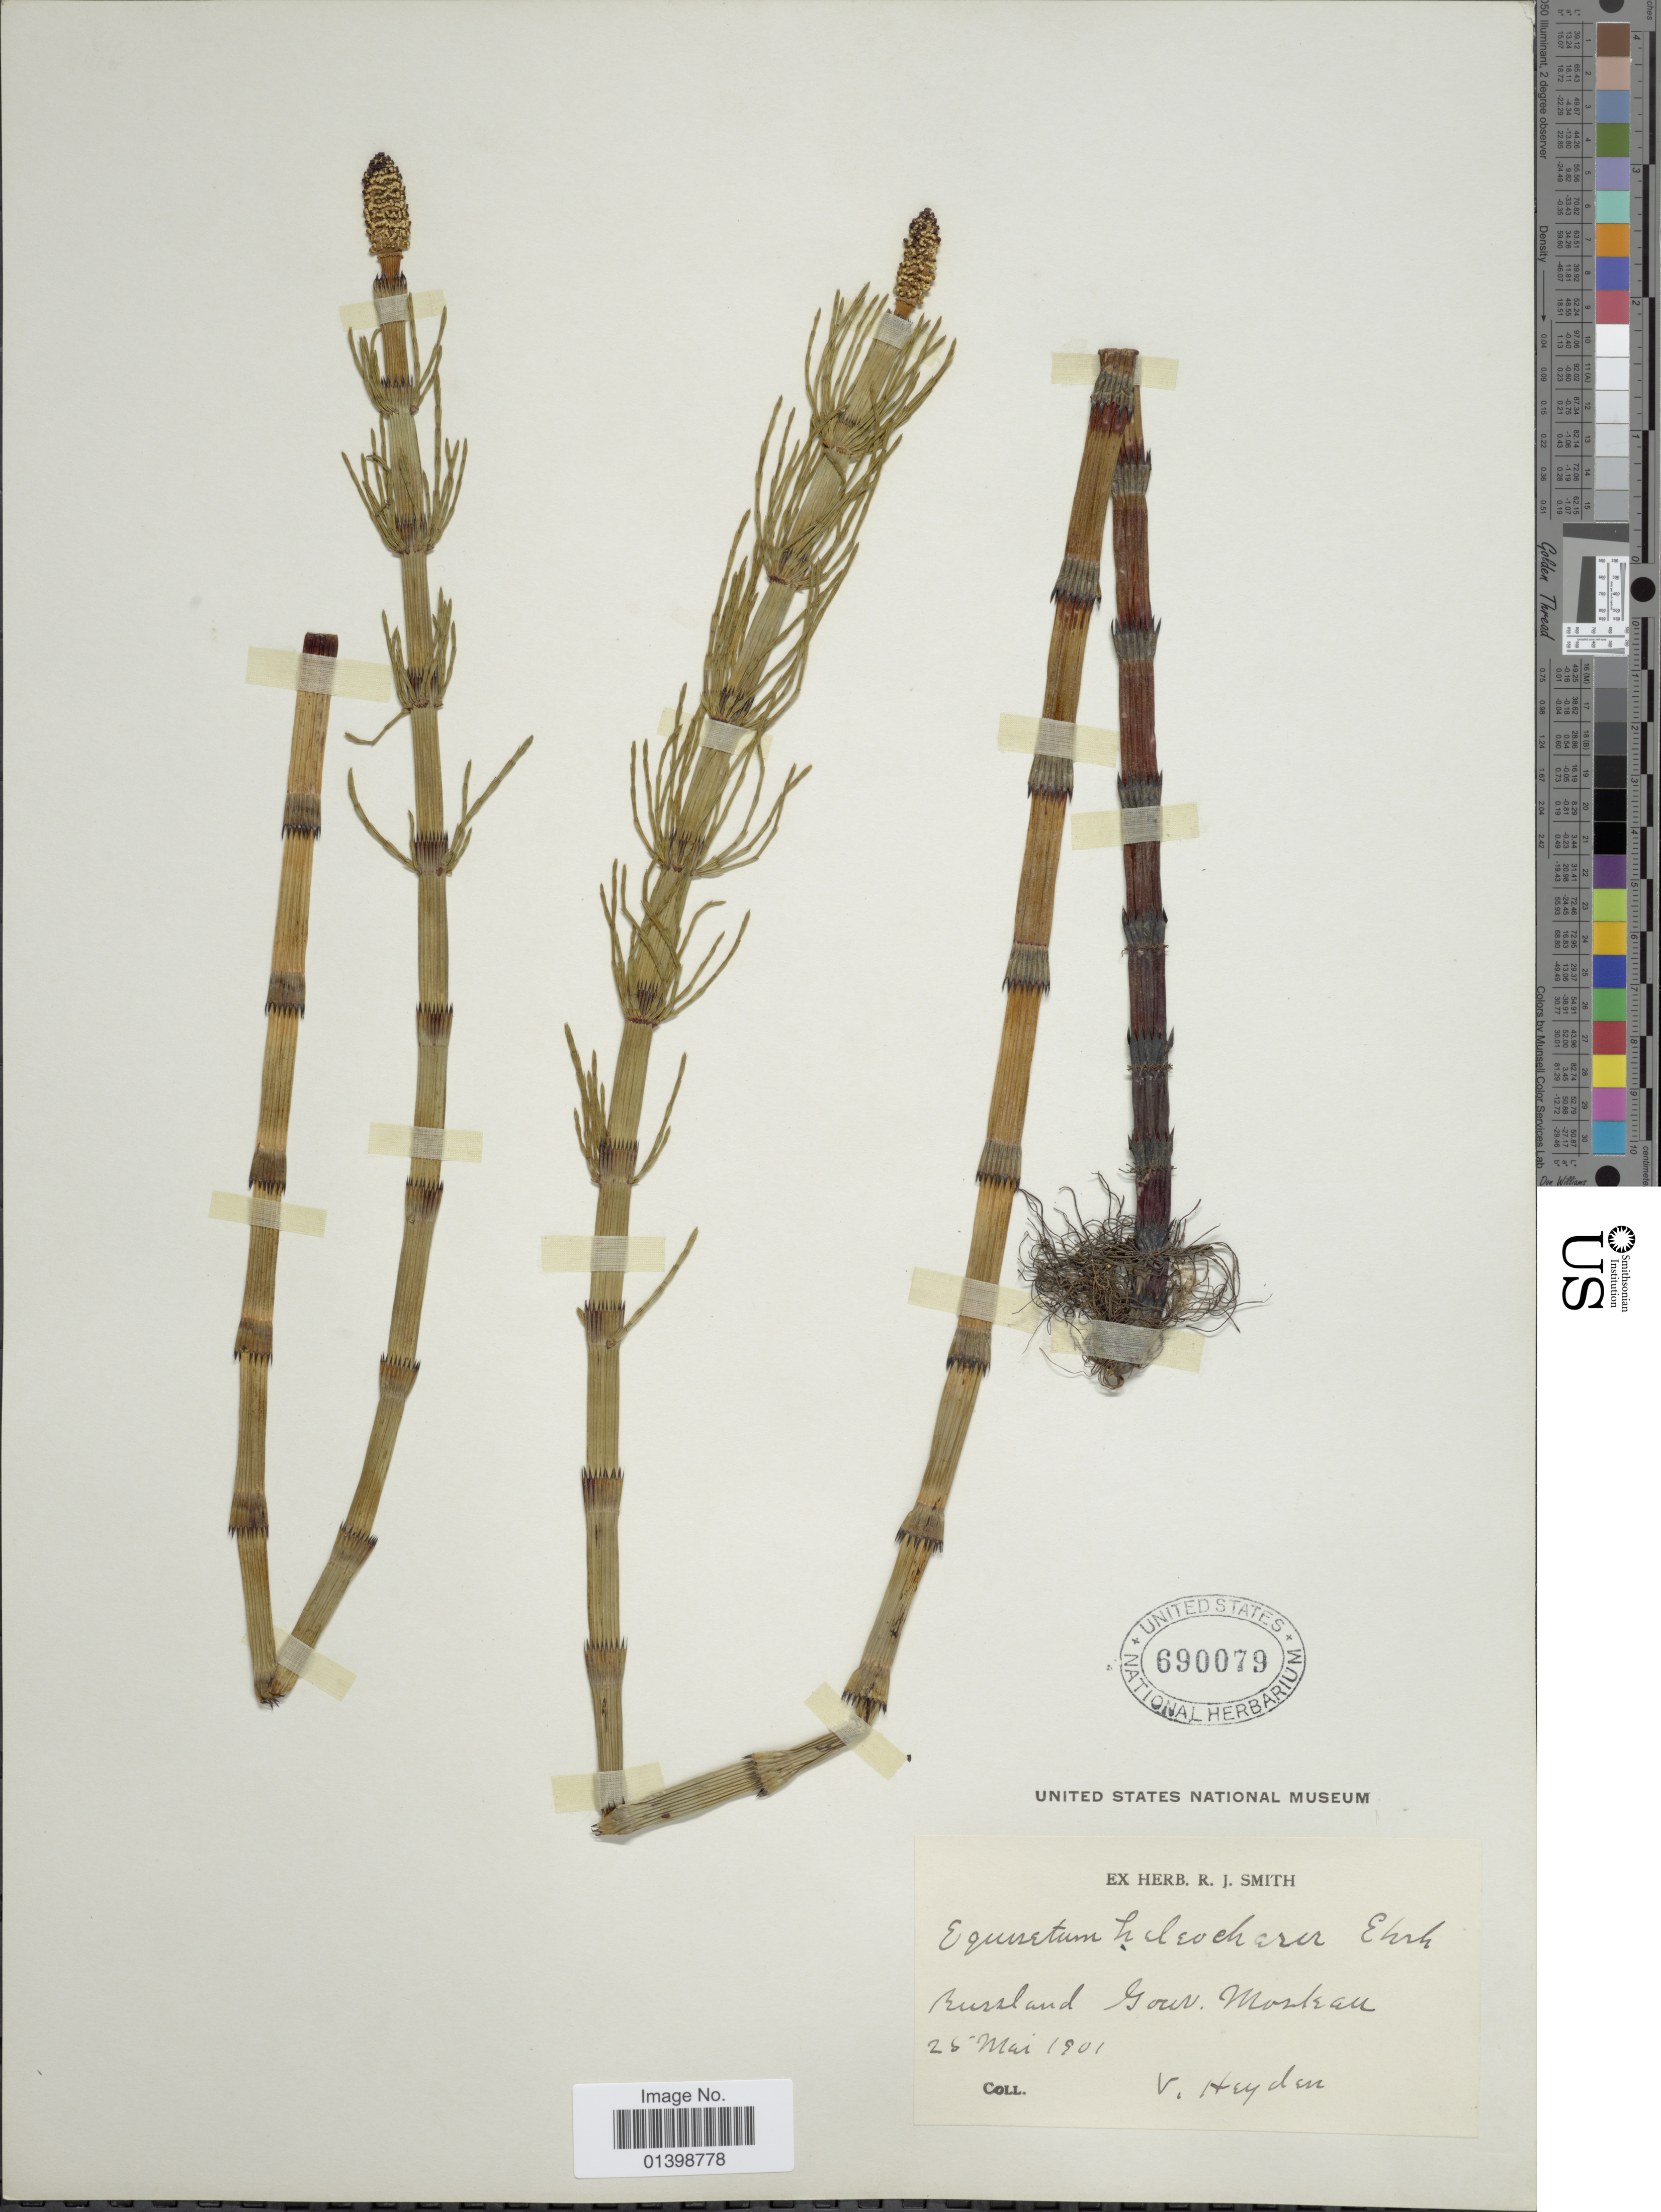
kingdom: Plantae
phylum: Tracheophyta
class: Polypodiopsida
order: Equisetales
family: Equisetaceae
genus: Equisetum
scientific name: Equisetum x litorale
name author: Kuhlw.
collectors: V. Heyden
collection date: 1901-05-25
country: Russian Federation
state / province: Moscow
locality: Moskau (Moscow).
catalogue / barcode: US 690079